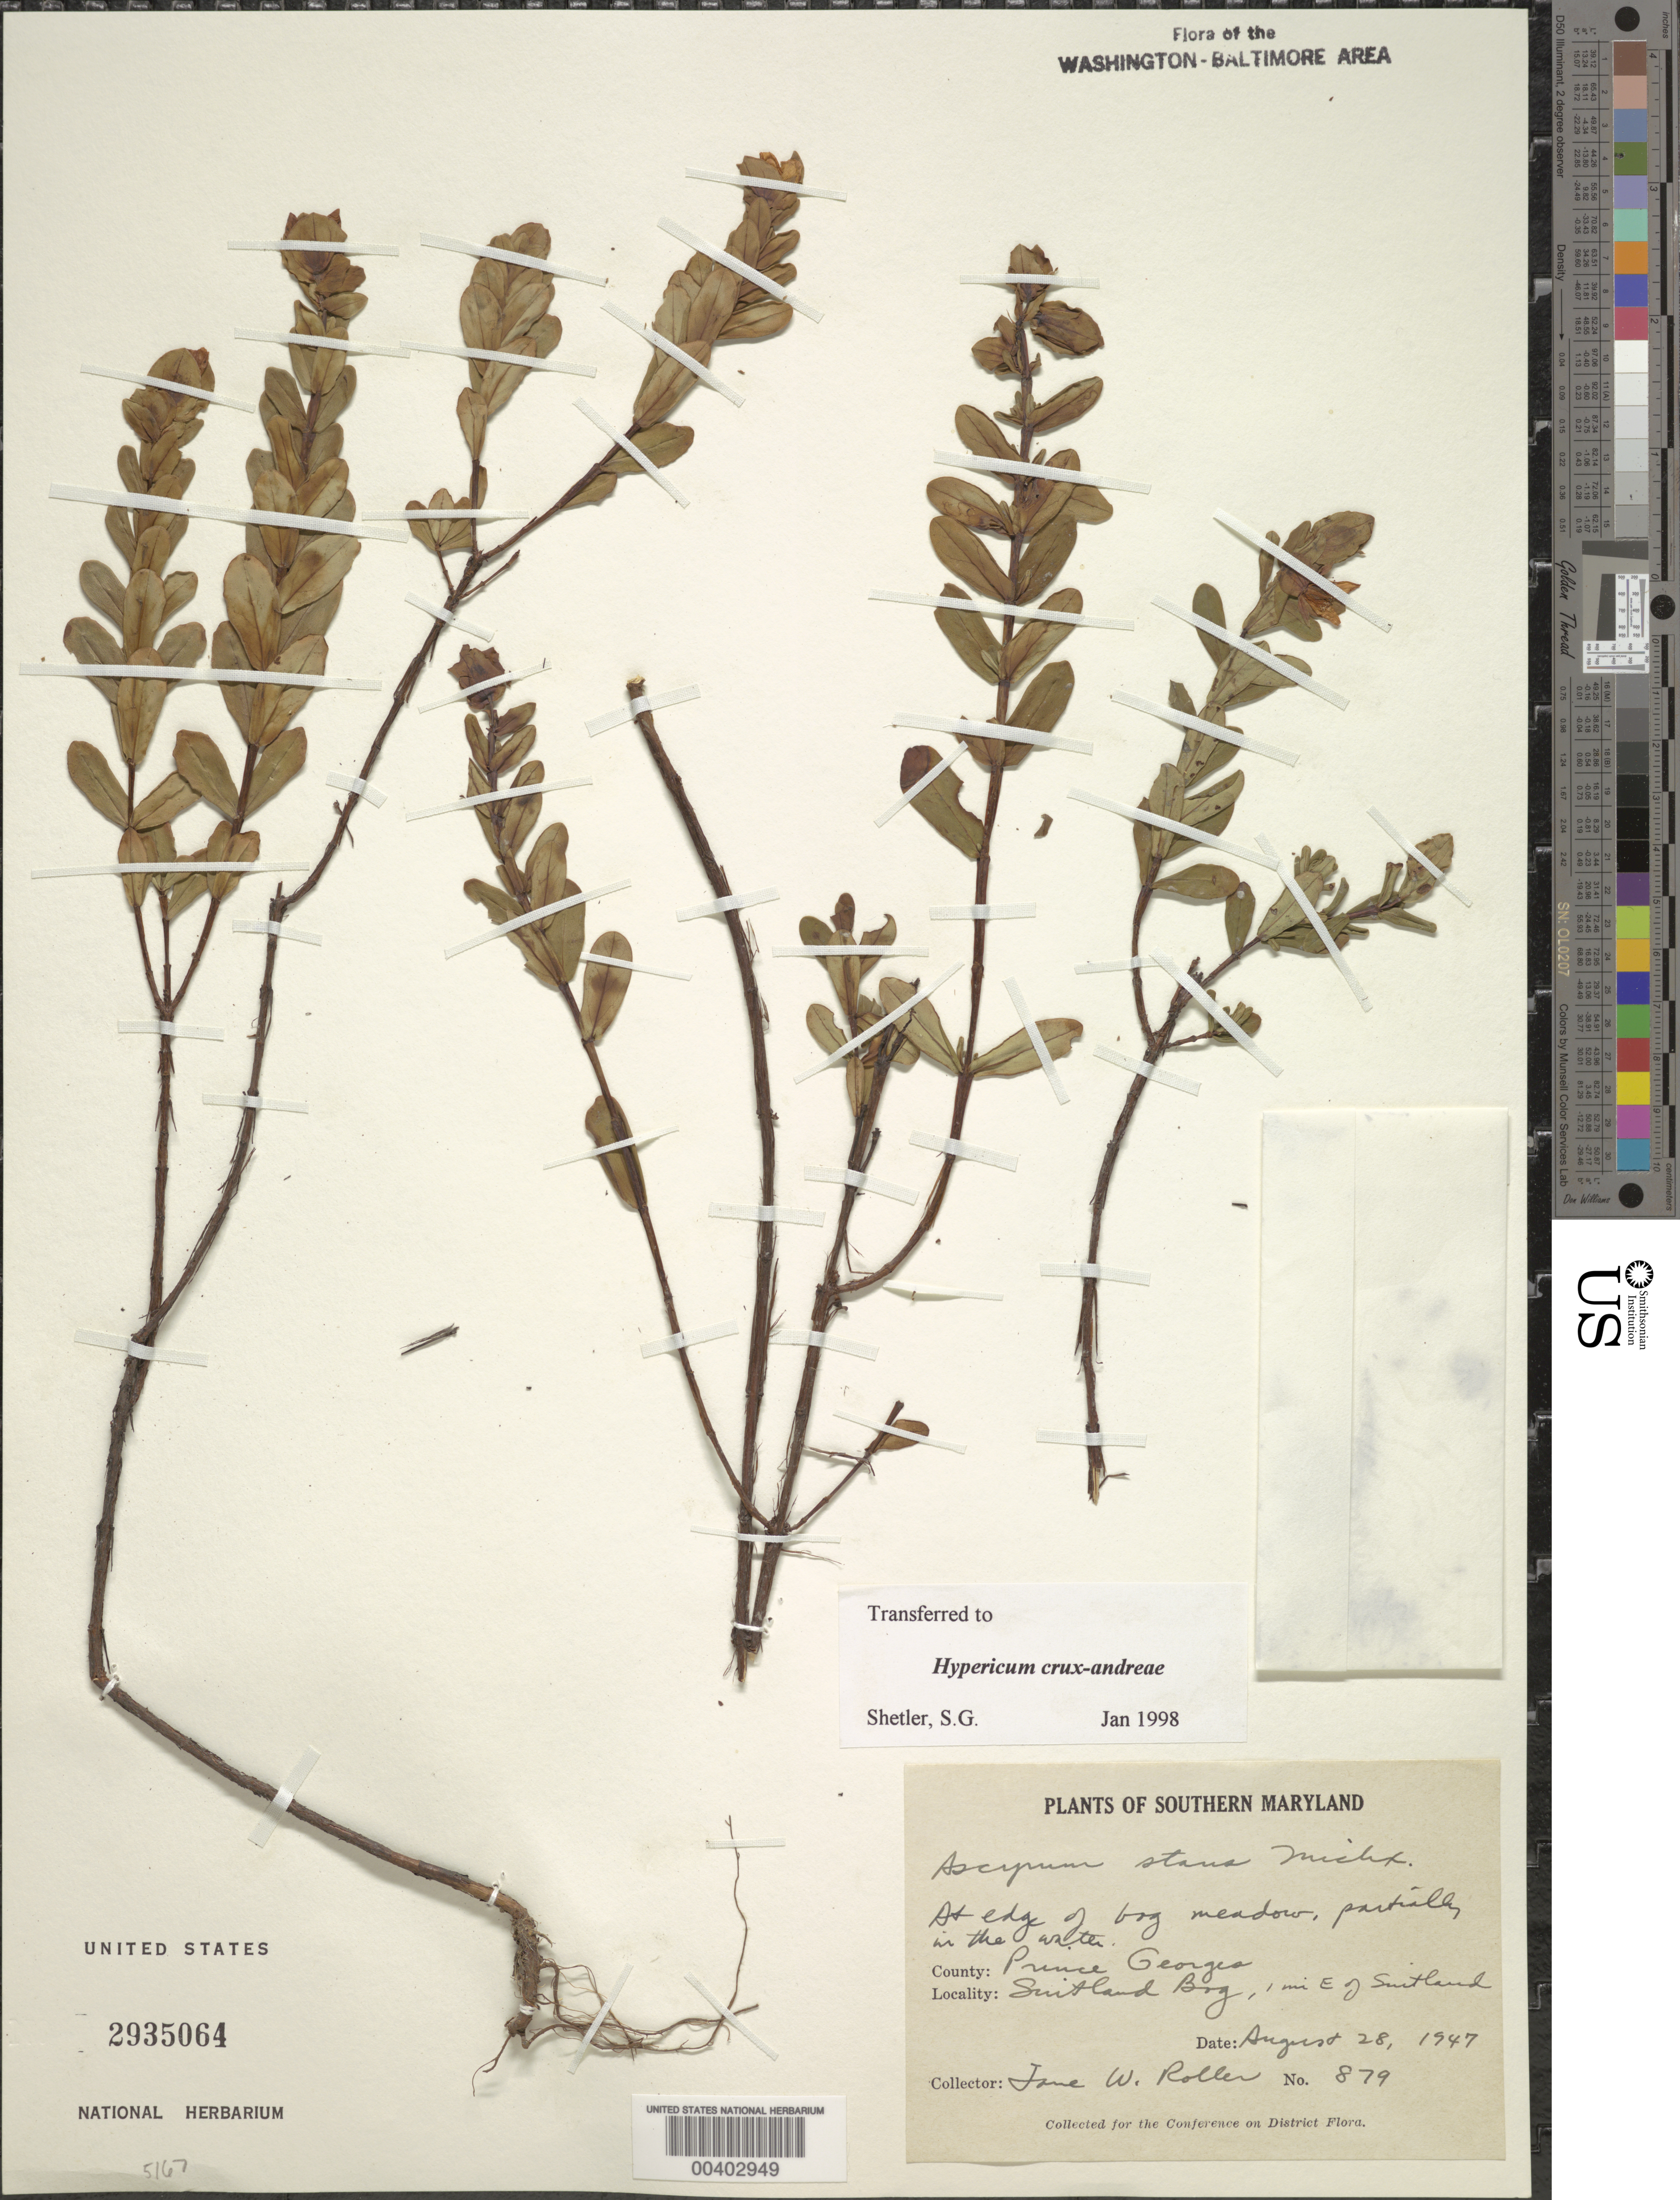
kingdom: Plantae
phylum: Tracheophyta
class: Magnoliopsida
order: Malpighiales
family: Hypericaceae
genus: Hypericum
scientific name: Hypericum crux-andreae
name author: (L.) Crantz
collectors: J. W. Roller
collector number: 879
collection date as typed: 28 Aug 1947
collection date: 1947-08-28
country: United States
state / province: Maryland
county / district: Prince George's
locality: Suitland Bog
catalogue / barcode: US 2935064